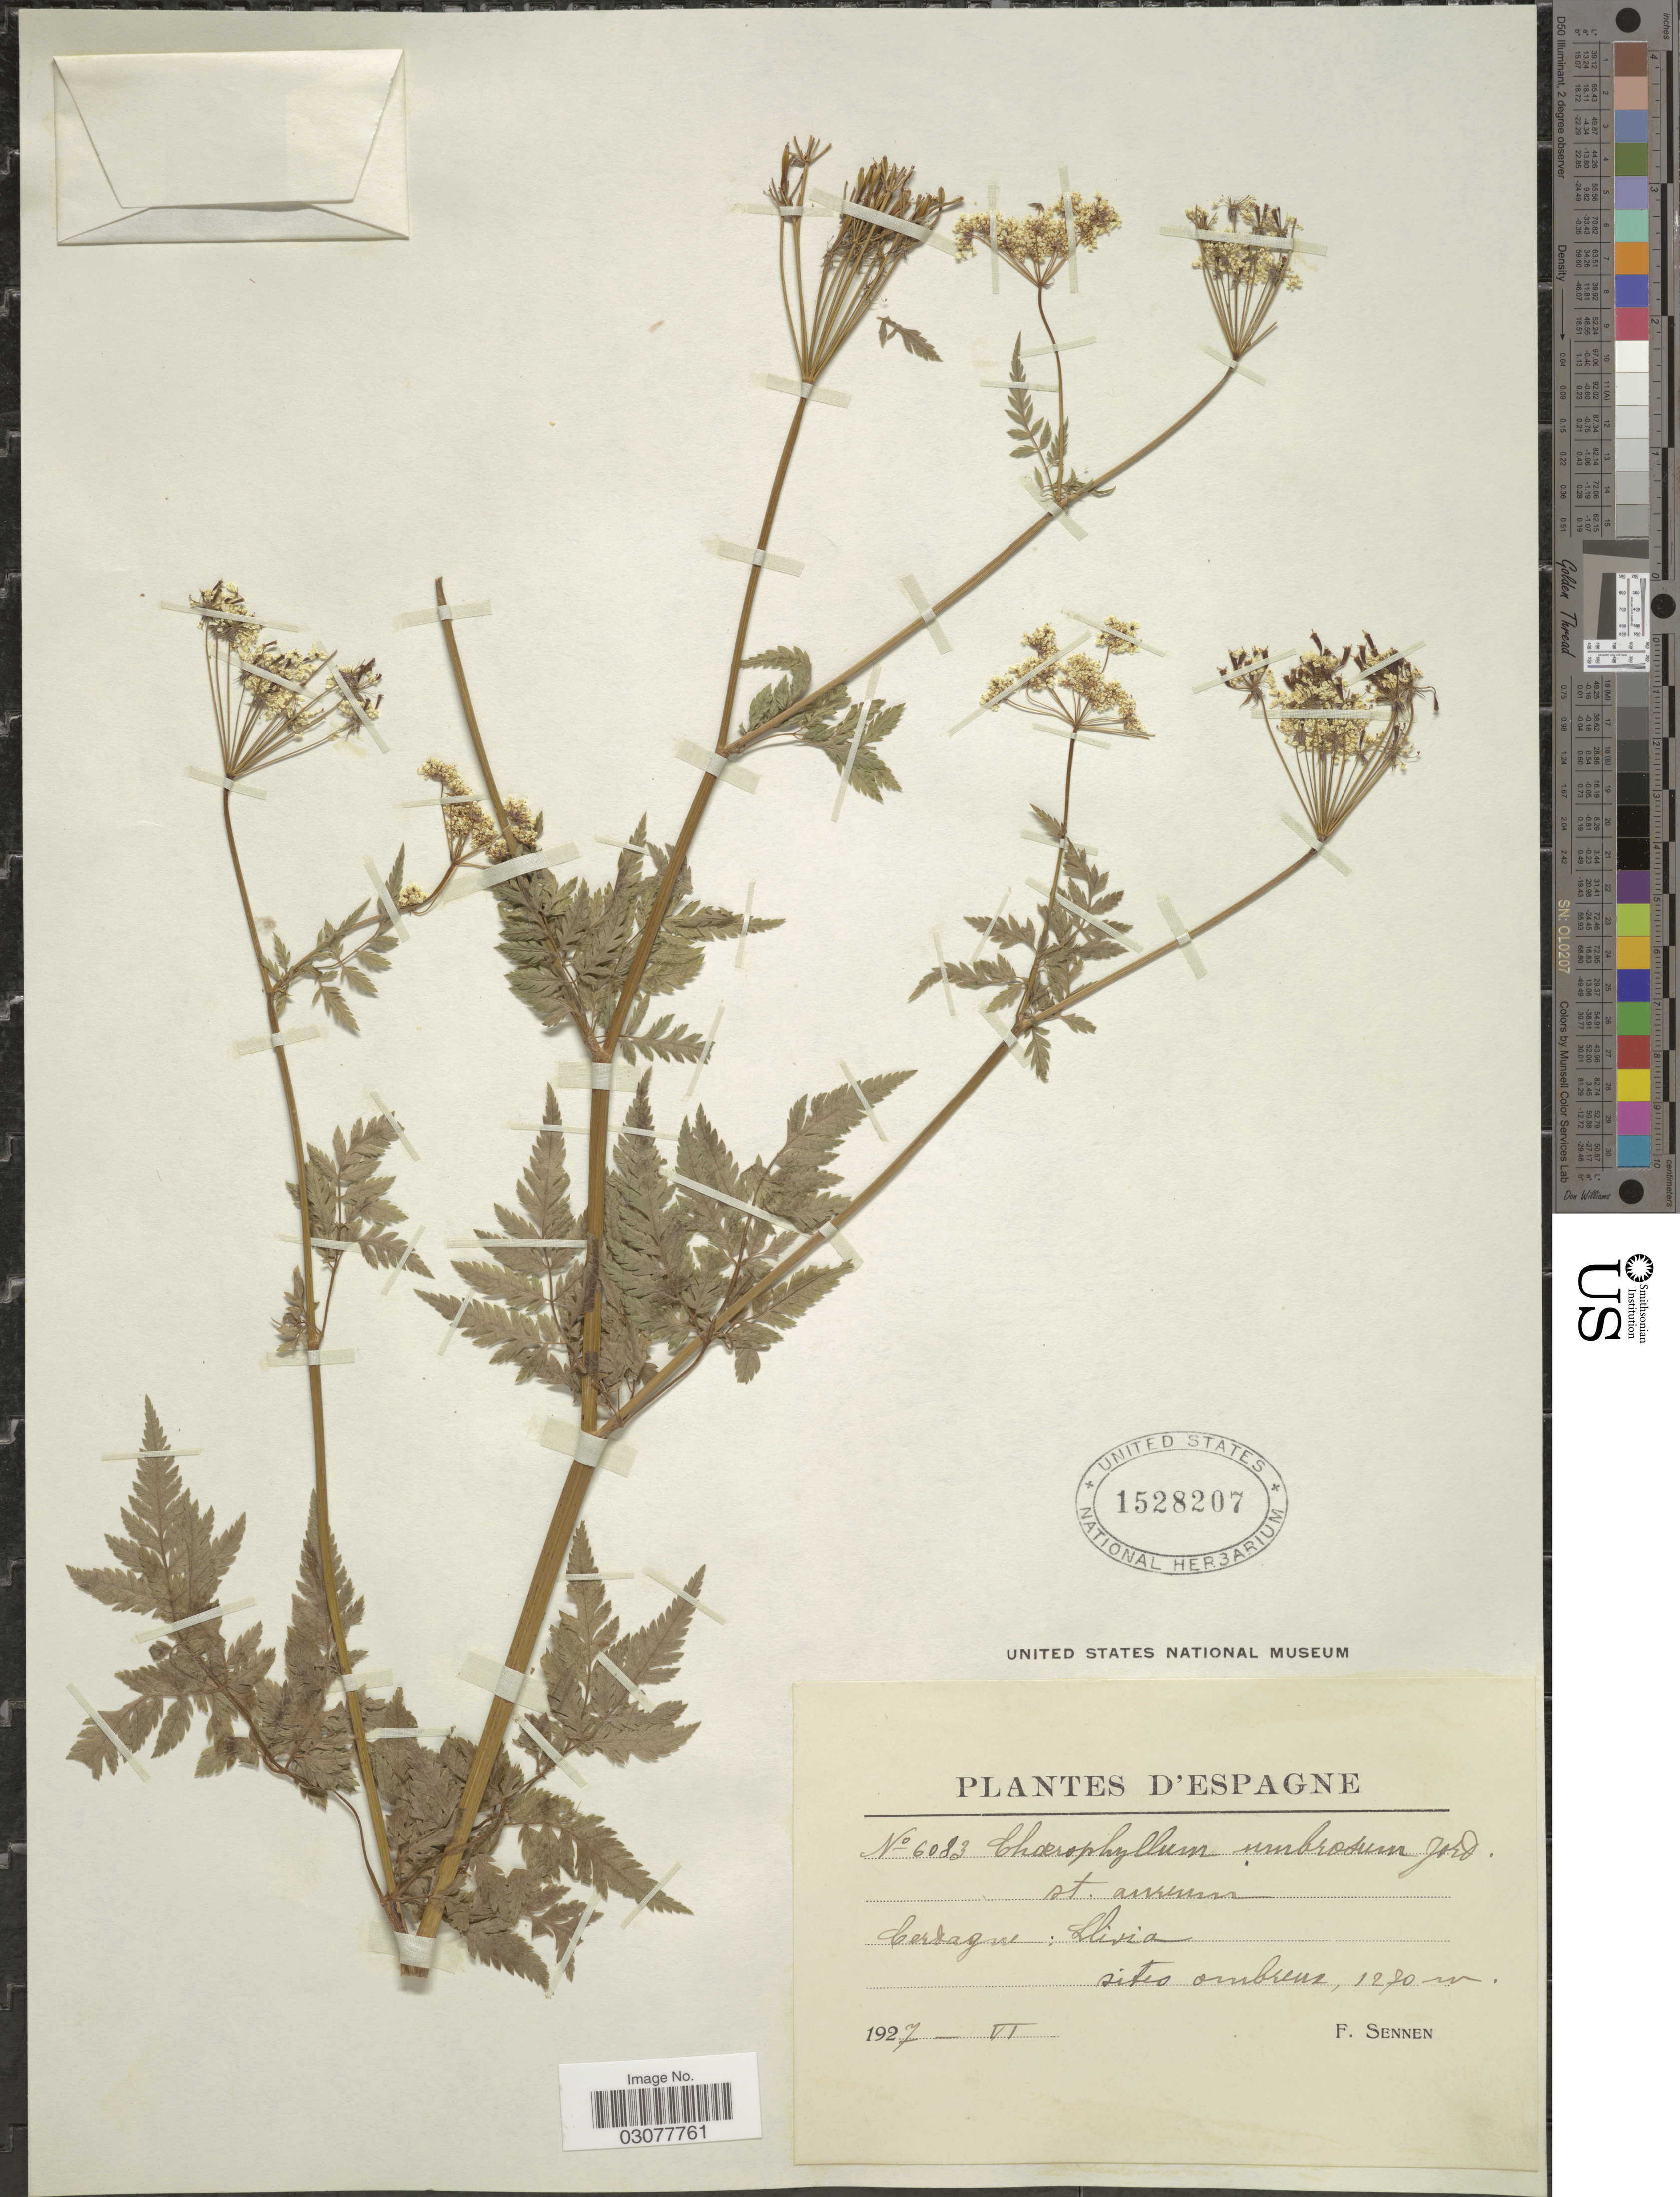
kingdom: Plantae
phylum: Tracheophyta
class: Magnoliopsida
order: Apiales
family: Apiaceae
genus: Chaerophyllum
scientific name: Chaerophyllum umbrosum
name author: Jord.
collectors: E. Sennen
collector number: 6083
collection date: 1927-06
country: Spain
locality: Cerdagne: Llivia.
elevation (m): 1270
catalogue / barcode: US 1528207